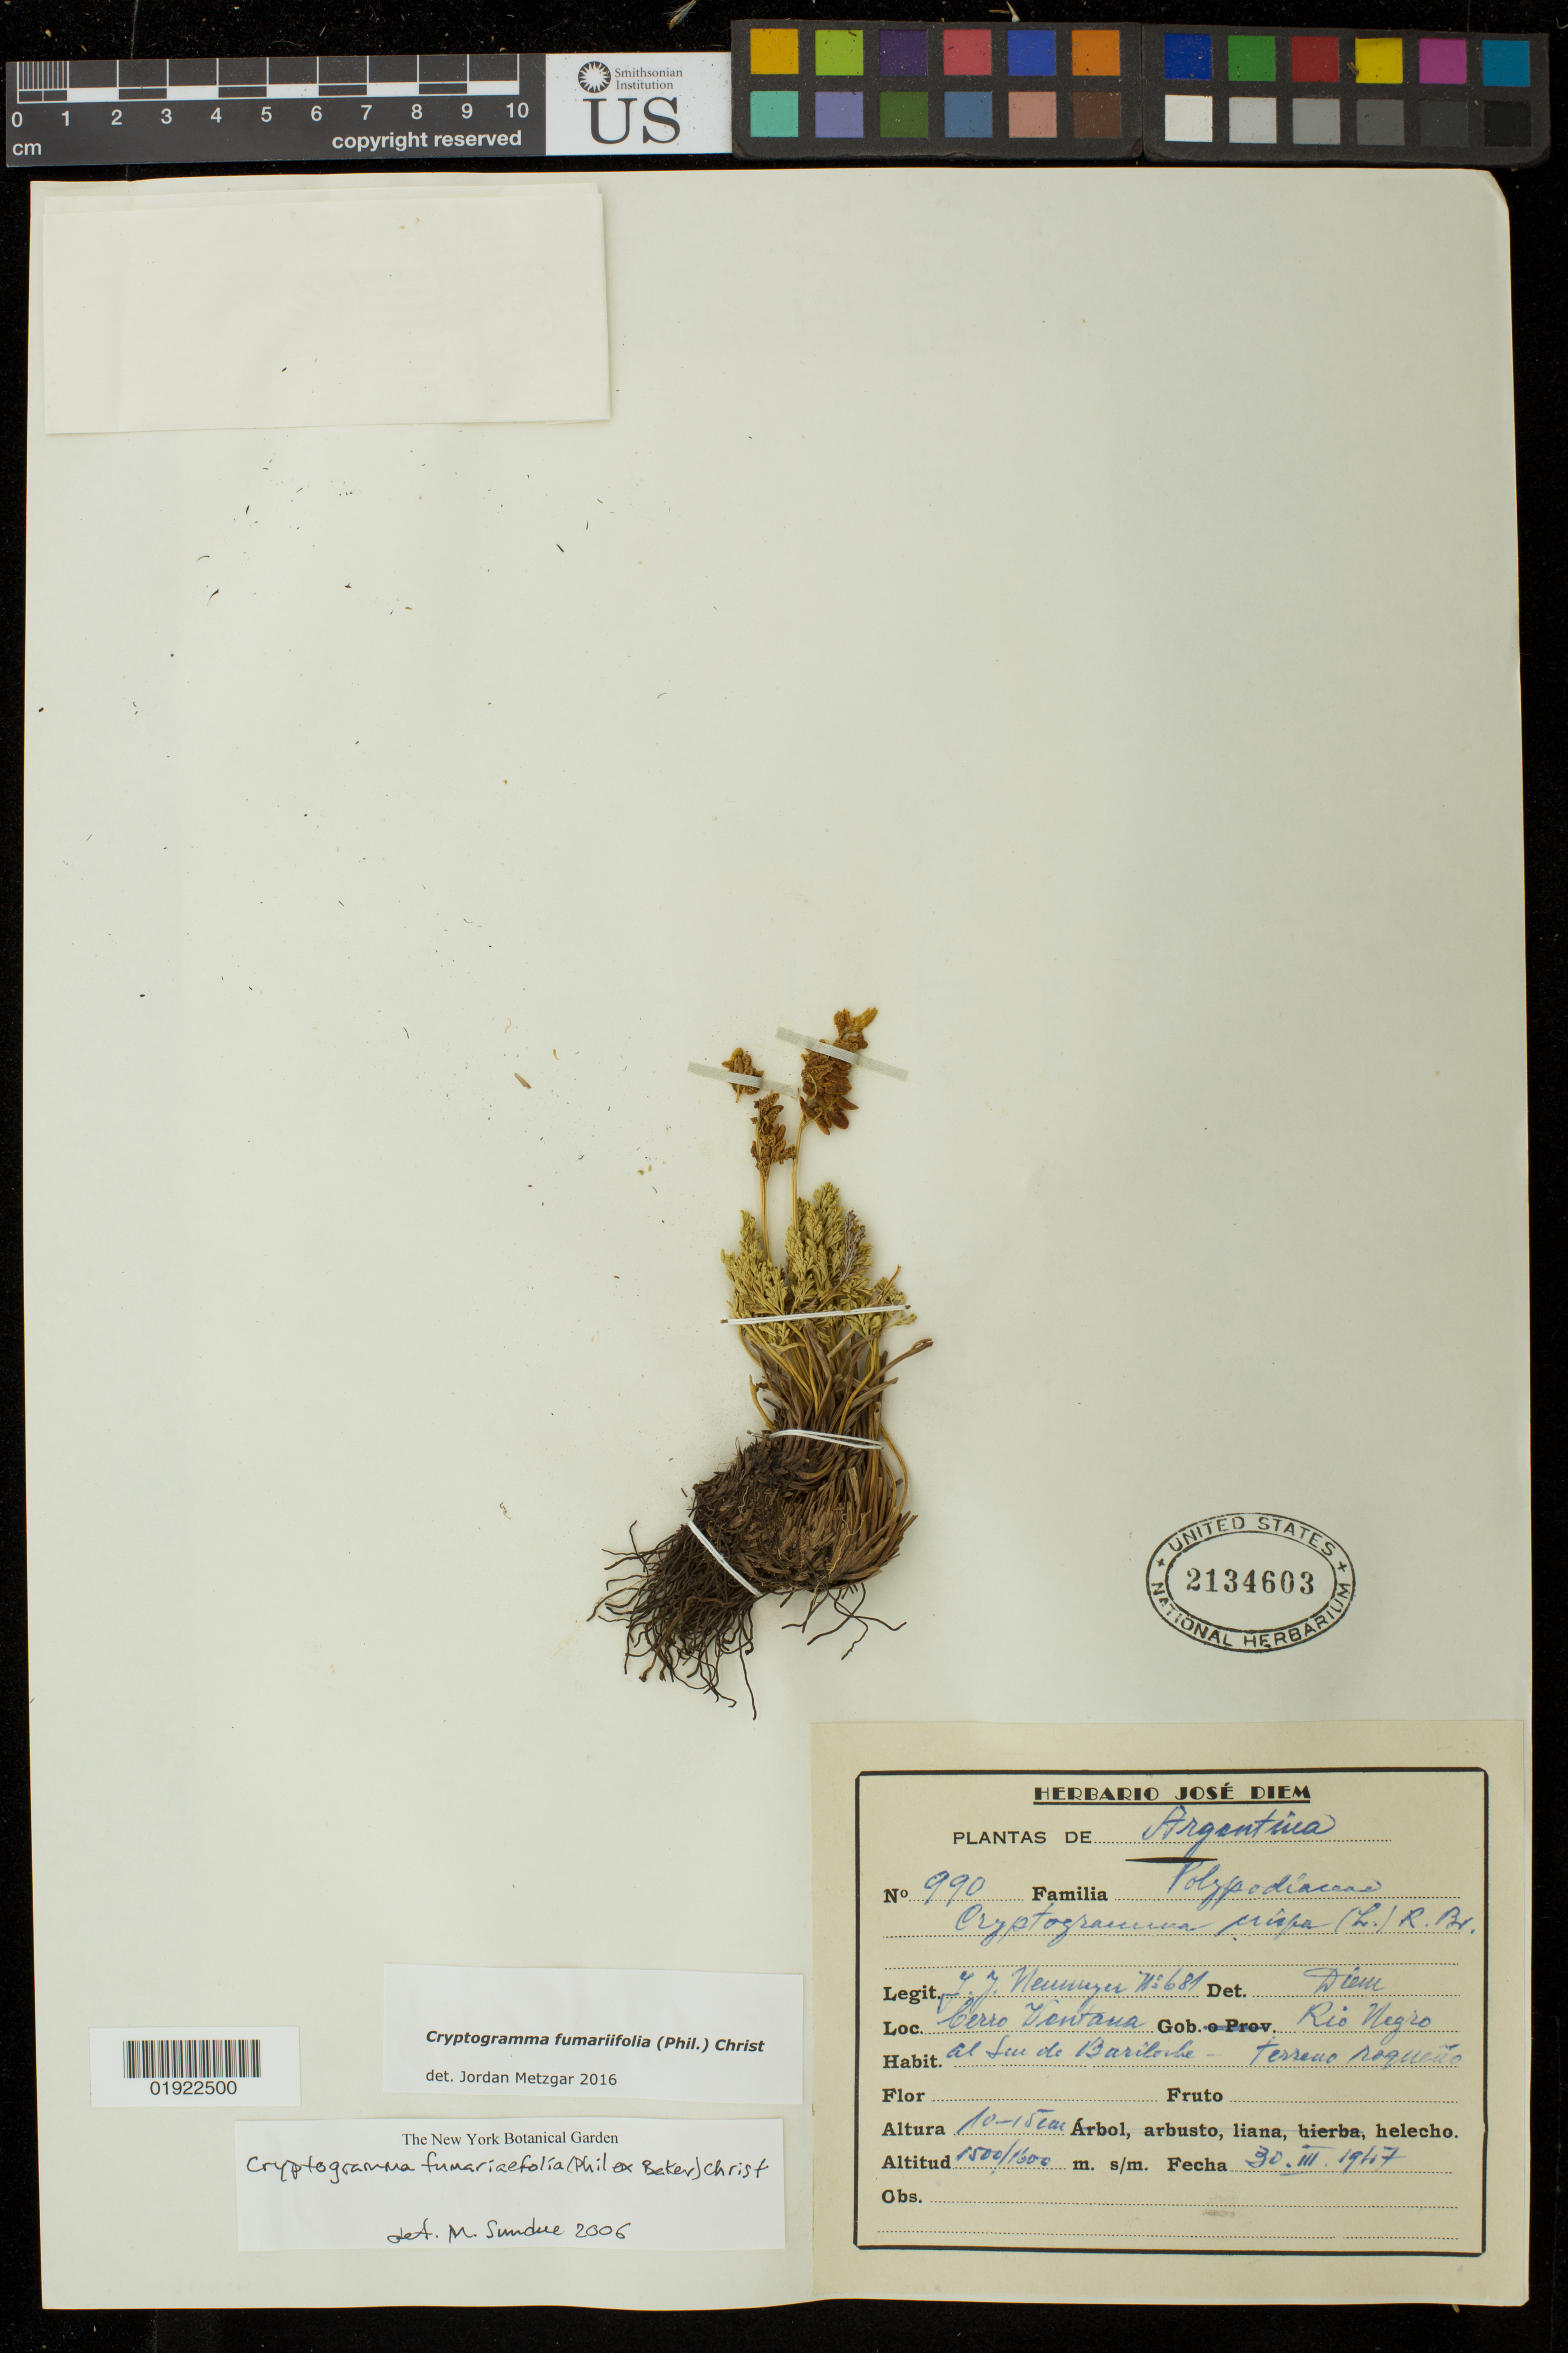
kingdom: Plantae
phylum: Tracheophyta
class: Polypodiopsida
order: Polypodiales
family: Pteridaceae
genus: Cryptogramma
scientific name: Cryptogramma fumariifolia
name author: (Phil. ex Baker) Christ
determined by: Metzgar, Jordan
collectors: J. Diem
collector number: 990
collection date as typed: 30.III.1917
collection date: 1917-03-30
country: Argentina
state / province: Río Negro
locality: Cerro Ventana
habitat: Al feu de Barilorbe-ferreno roqueno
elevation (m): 1500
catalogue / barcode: US 2134603